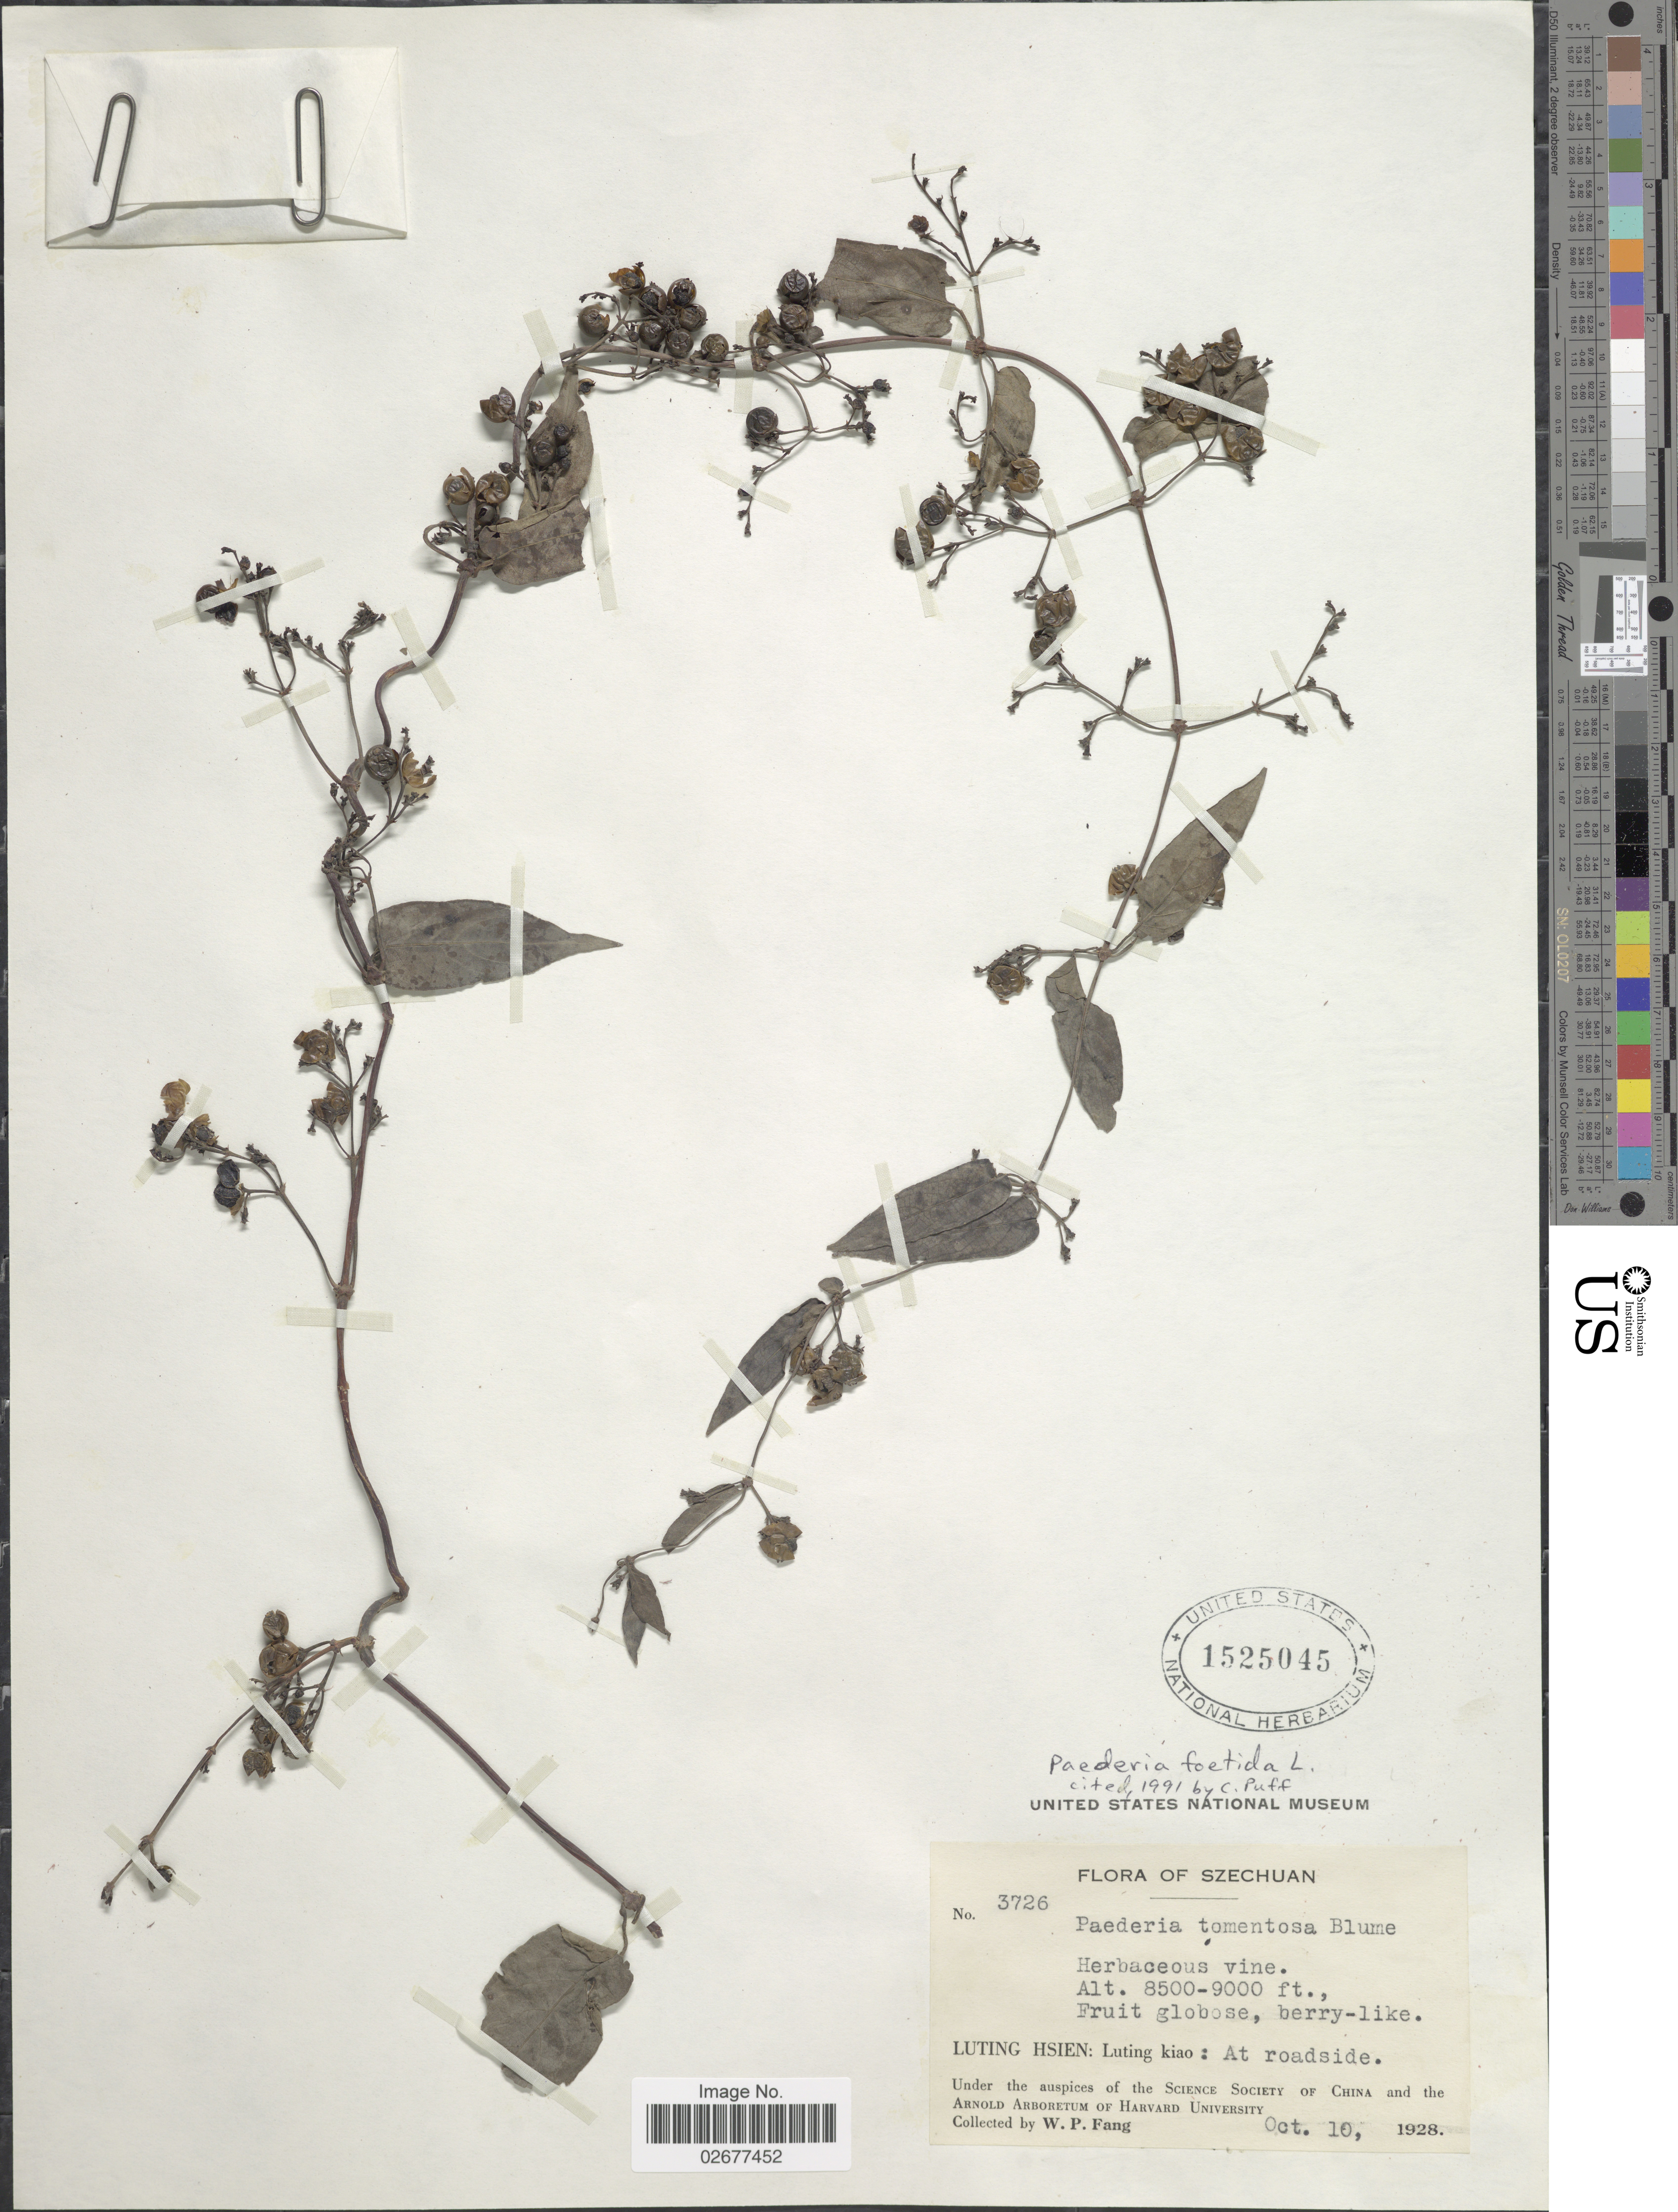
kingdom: Plantae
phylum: Tracheophyta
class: Magnoliopsida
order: Gentianales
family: Rubiaceae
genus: Paederia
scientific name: Paederia foetida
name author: L.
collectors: W. P. Fang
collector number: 3726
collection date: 1928-10-10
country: China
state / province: Sichuan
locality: Szechuan. Luting Hsien: Luting kiao: At roadside.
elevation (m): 2591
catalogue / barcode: US 1525045